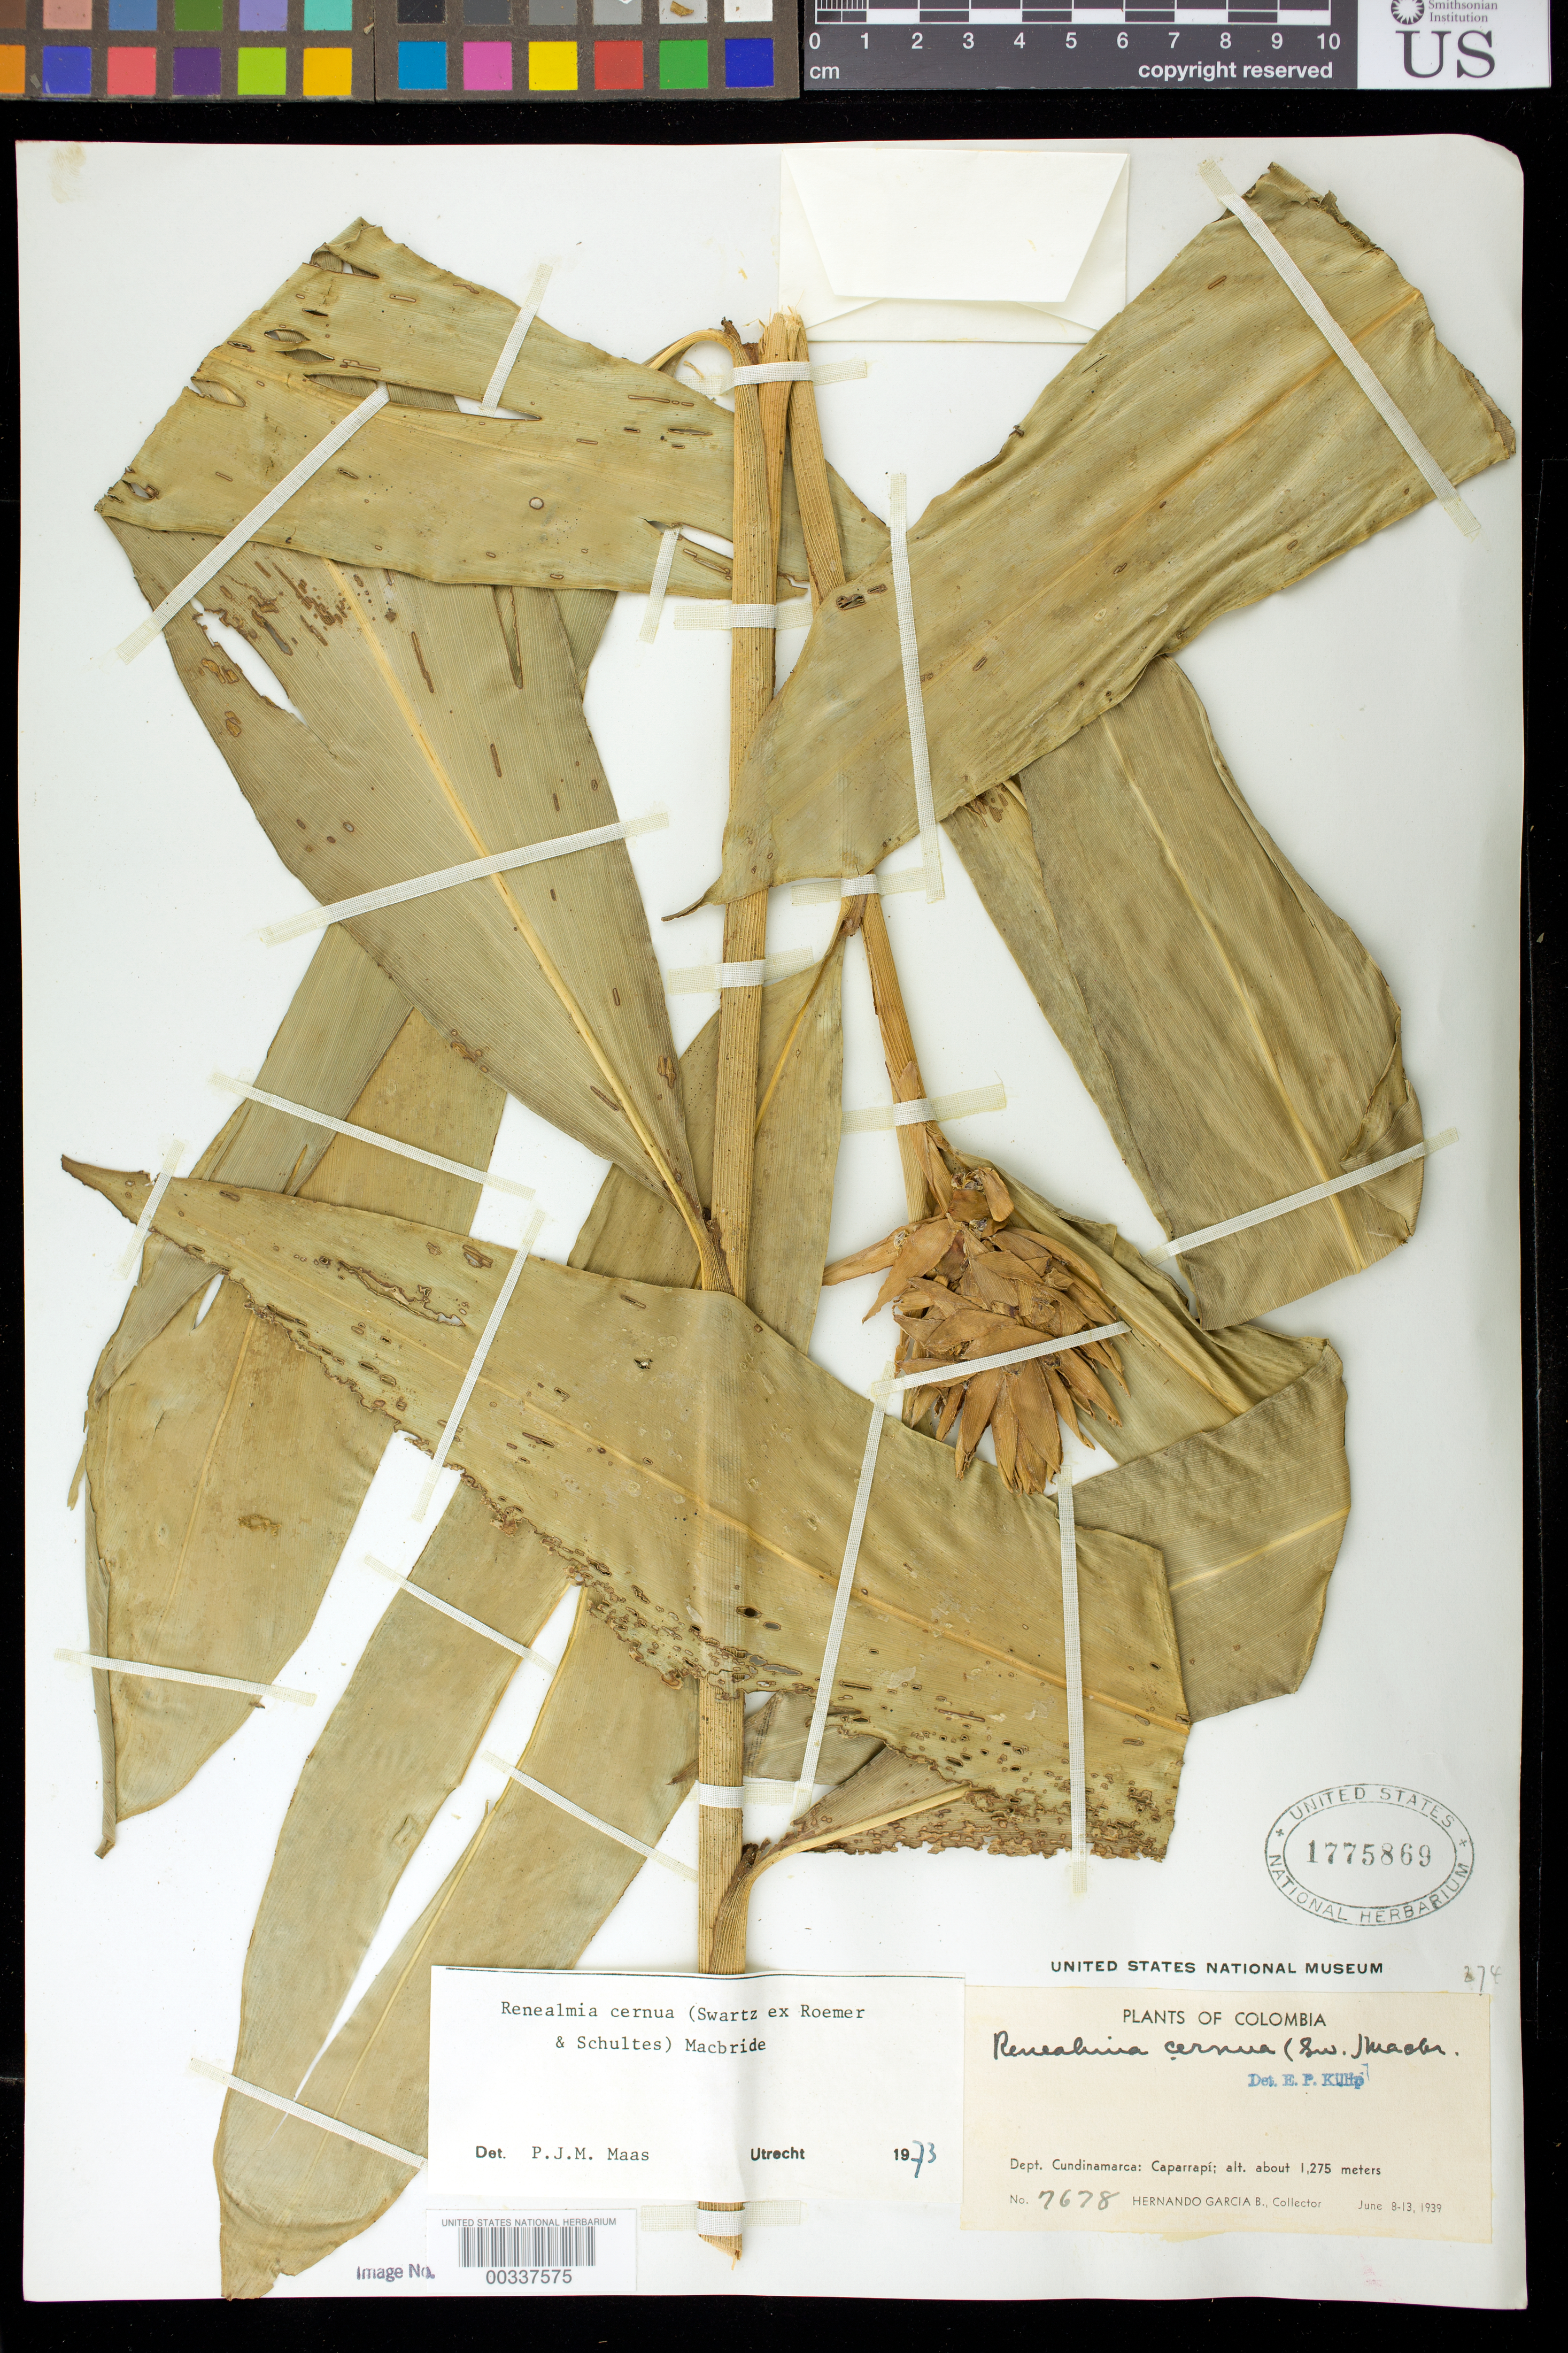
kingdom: Plantae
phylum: Tracheophyta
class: Liliopsida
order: Zingiberales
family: Zingiberaceae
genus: Renealmia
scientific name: Renealmia cernua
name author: (Sw. ex Roem. & Schult.) J.F. Macbr.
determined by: Maas, Paul J. M.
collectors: H. García Barriga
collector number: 7678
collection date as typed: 08 Jun 1939 to 13 Jun 1939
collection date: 1939-06-08/1939-06-13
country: Colombia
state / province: Cundinamarca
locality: Caparrapi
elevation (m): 1275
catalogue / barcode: US 1775869